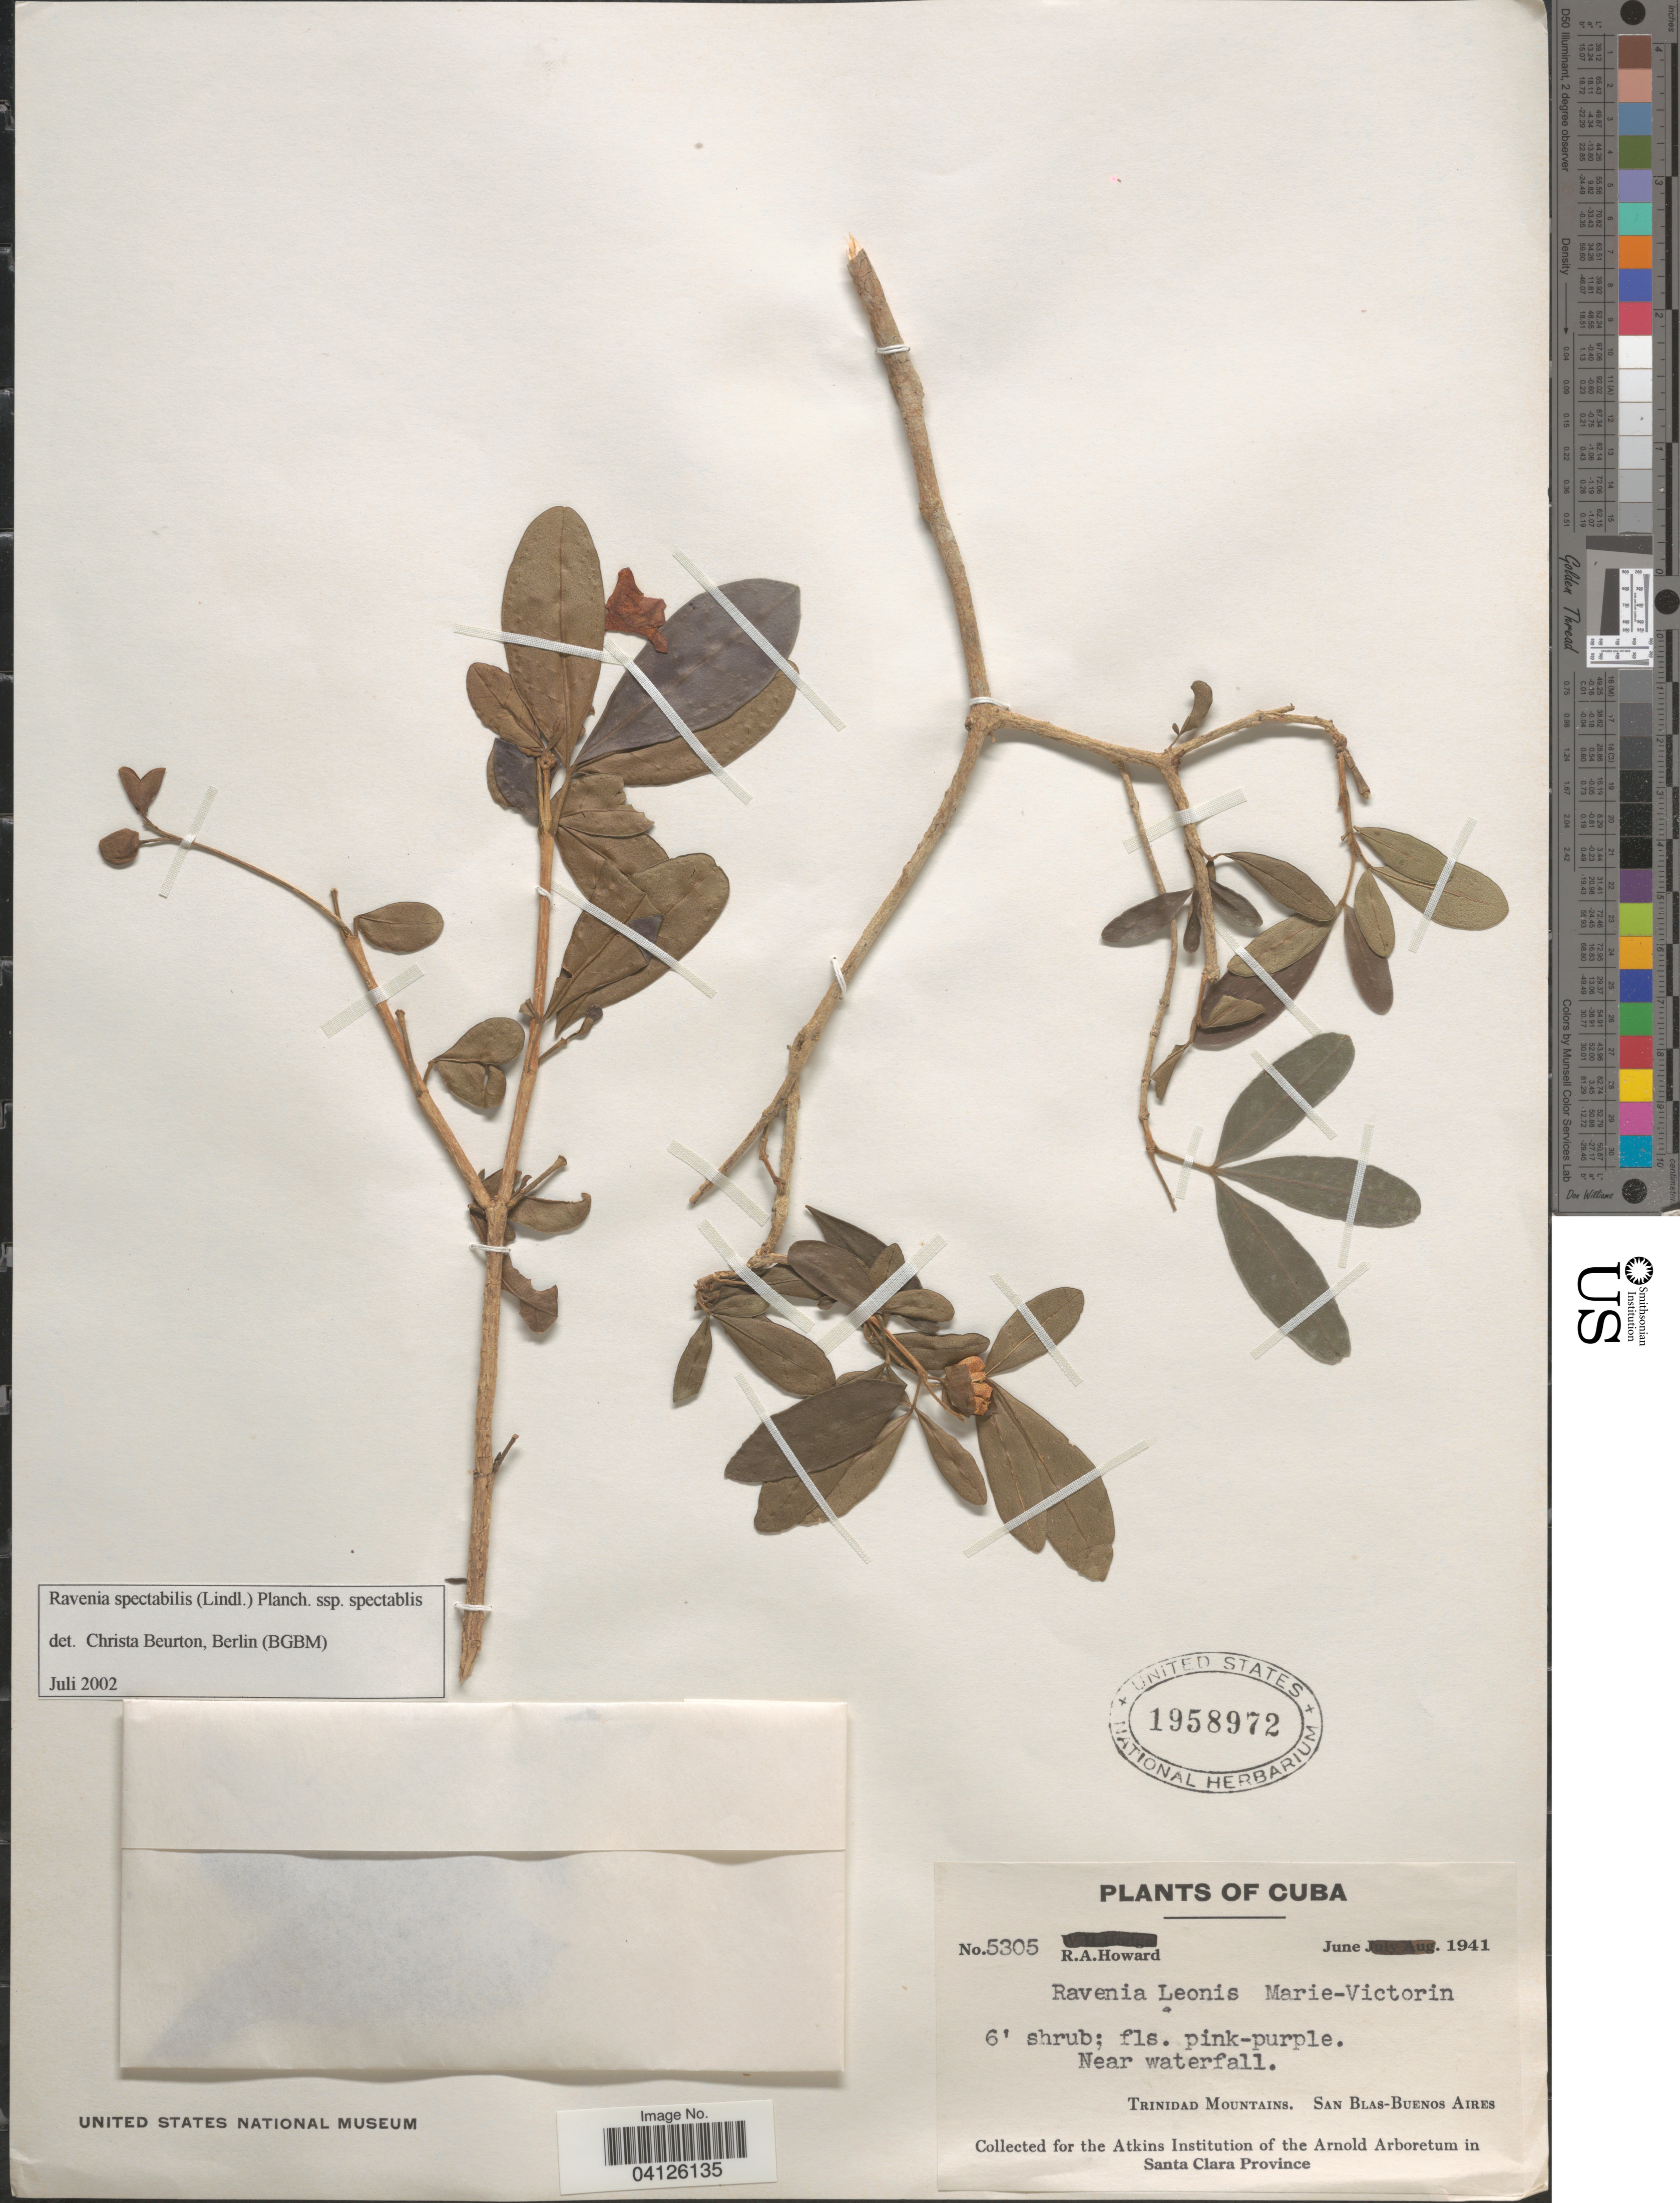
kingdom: Plantae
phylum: Tracheophyta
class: Magnoliopsida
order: Sapindales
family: Rutaceae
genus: Ravenia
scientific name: Ravenia spectabilis subsp. spectabilis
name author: (Lindl.) Engl.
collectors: R. A. Howard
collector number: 5305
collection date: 1941-06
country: Cuba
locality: Near waterfall. Trinidad Mountains. San Blas-Buenos Aires.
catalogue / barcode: US 1958972